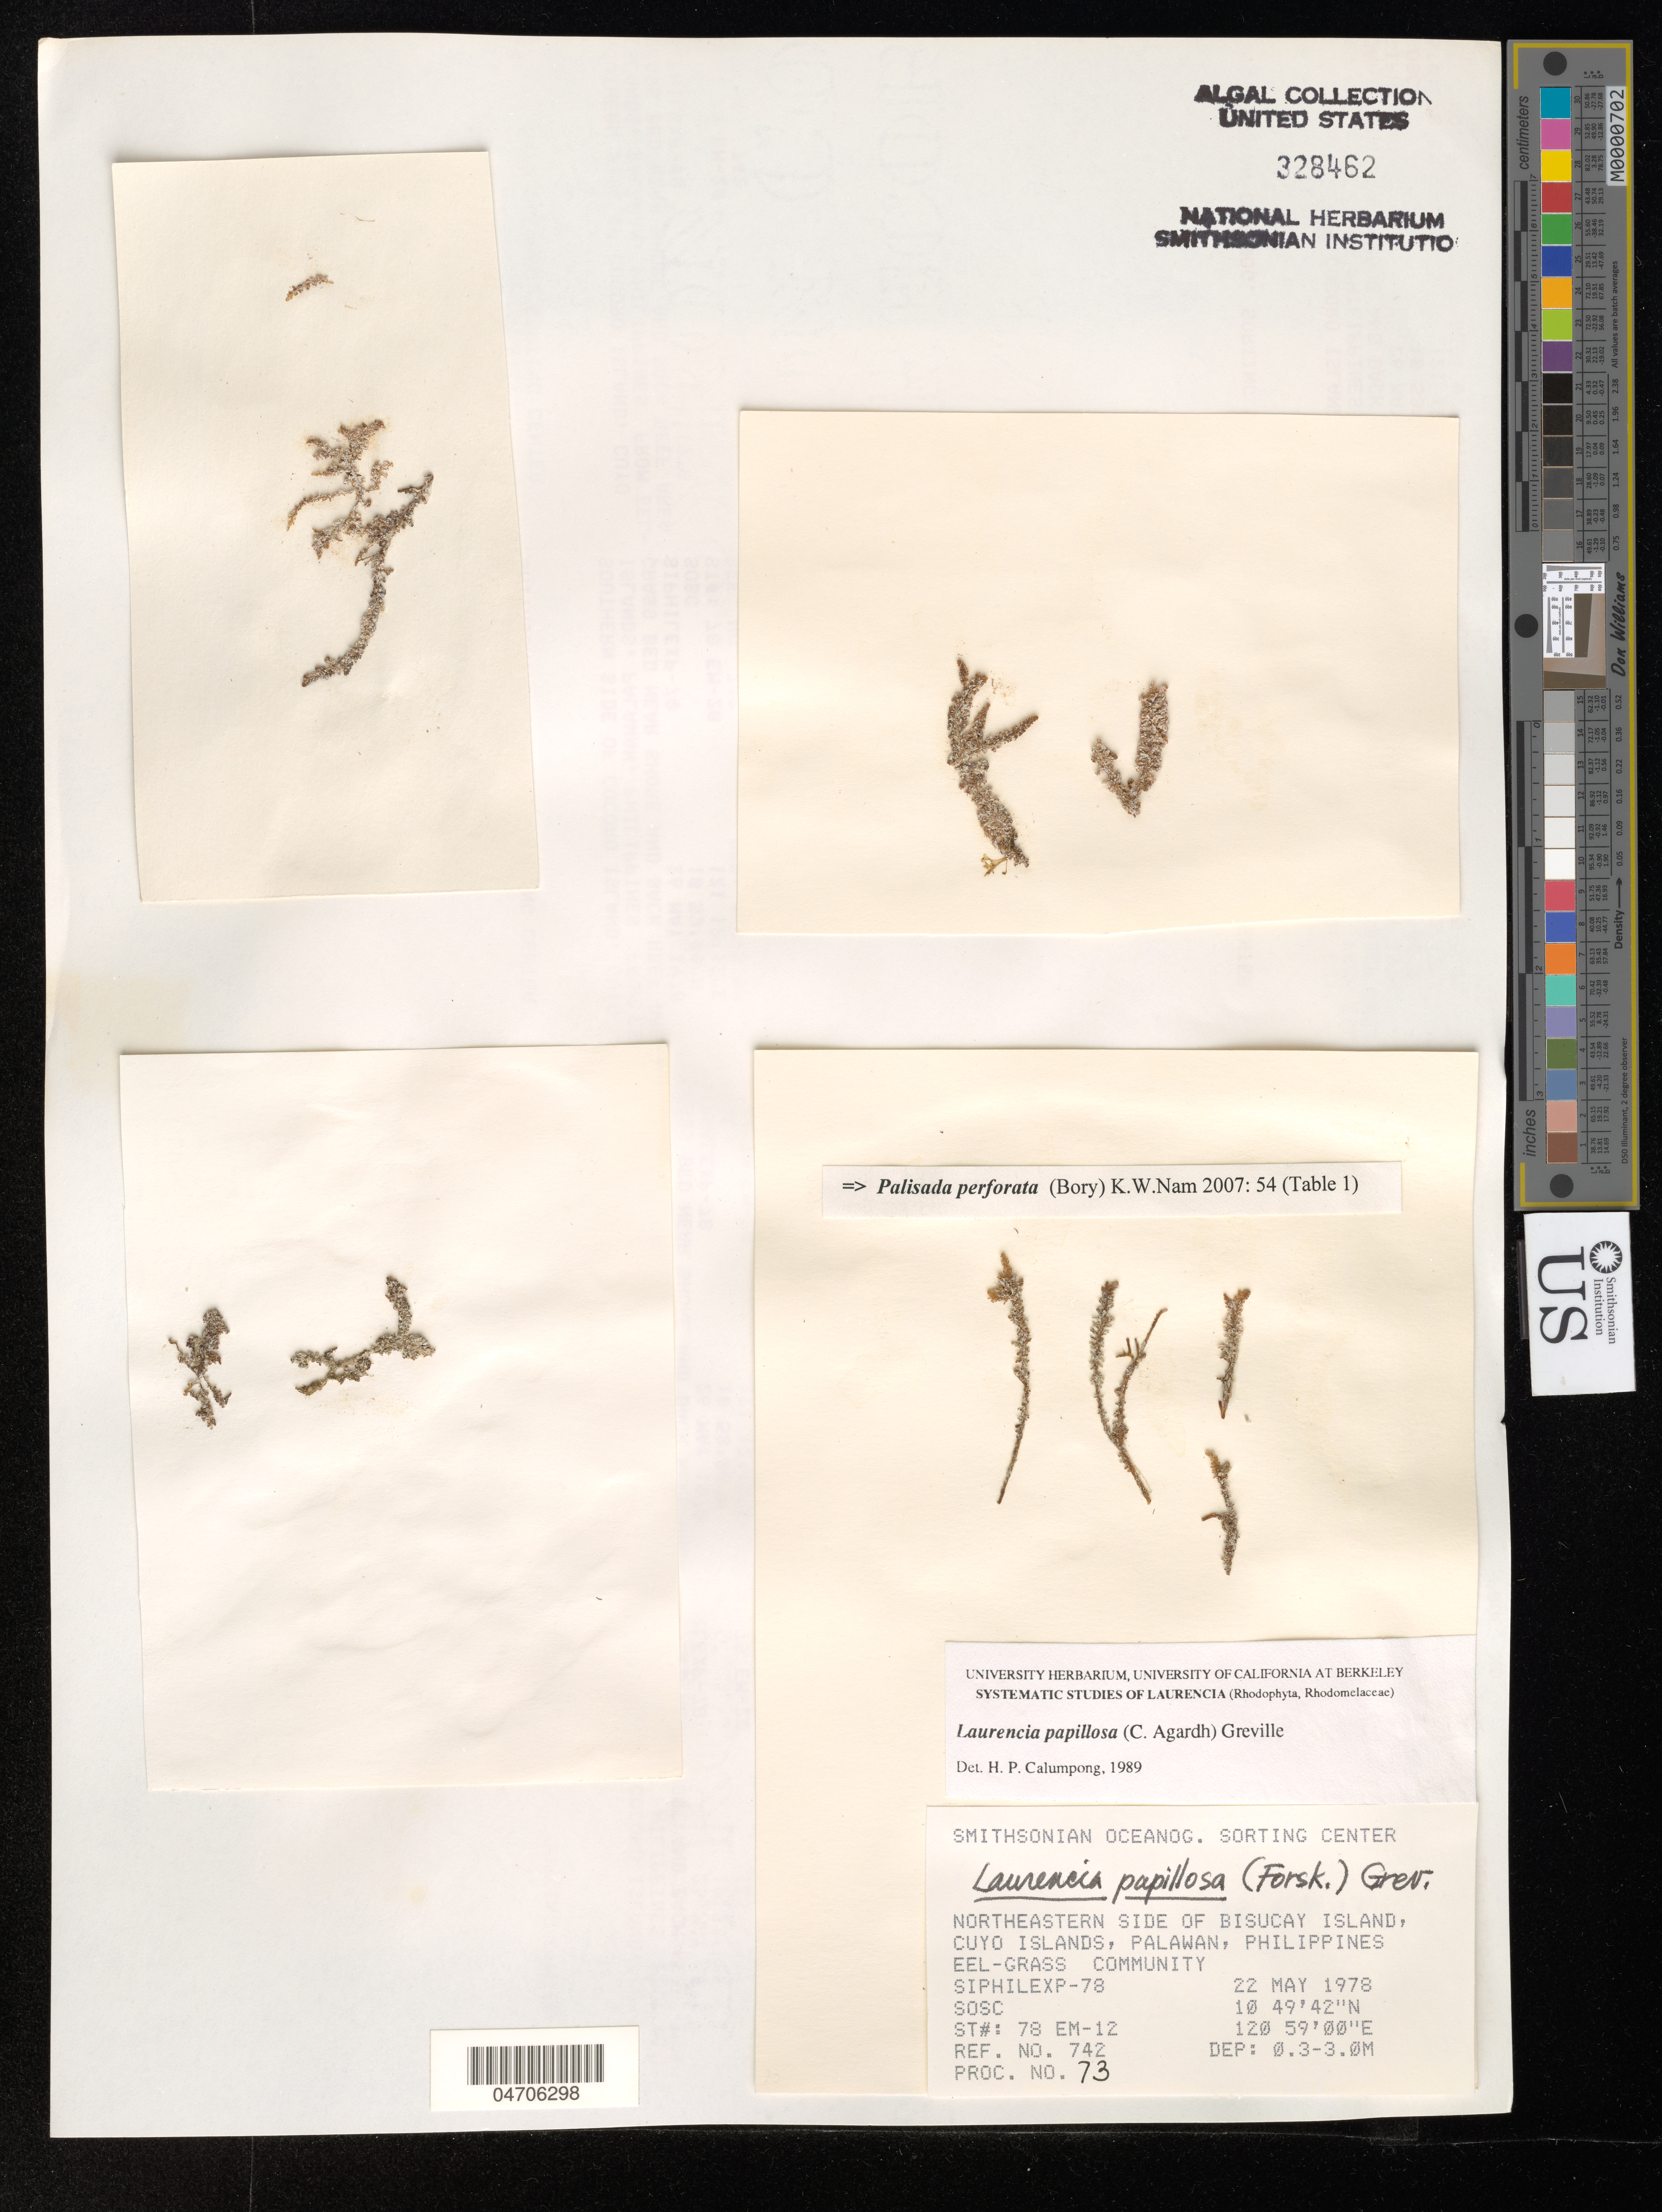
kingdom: Plantae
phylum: Rhodophyta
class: Florideophyceae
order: Ceramiales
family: Rhodomelaceae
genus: Palisada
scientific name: Palisada perforata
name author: (Bory) K.W. Nam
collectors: Smithsonian Oceanographic Sorting Center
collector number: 73/742?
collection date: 1978-05-22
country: Philippines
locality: Northeastern side of Bisucay Island, Cuyo Islands, Palawan.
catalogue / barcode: US 328462